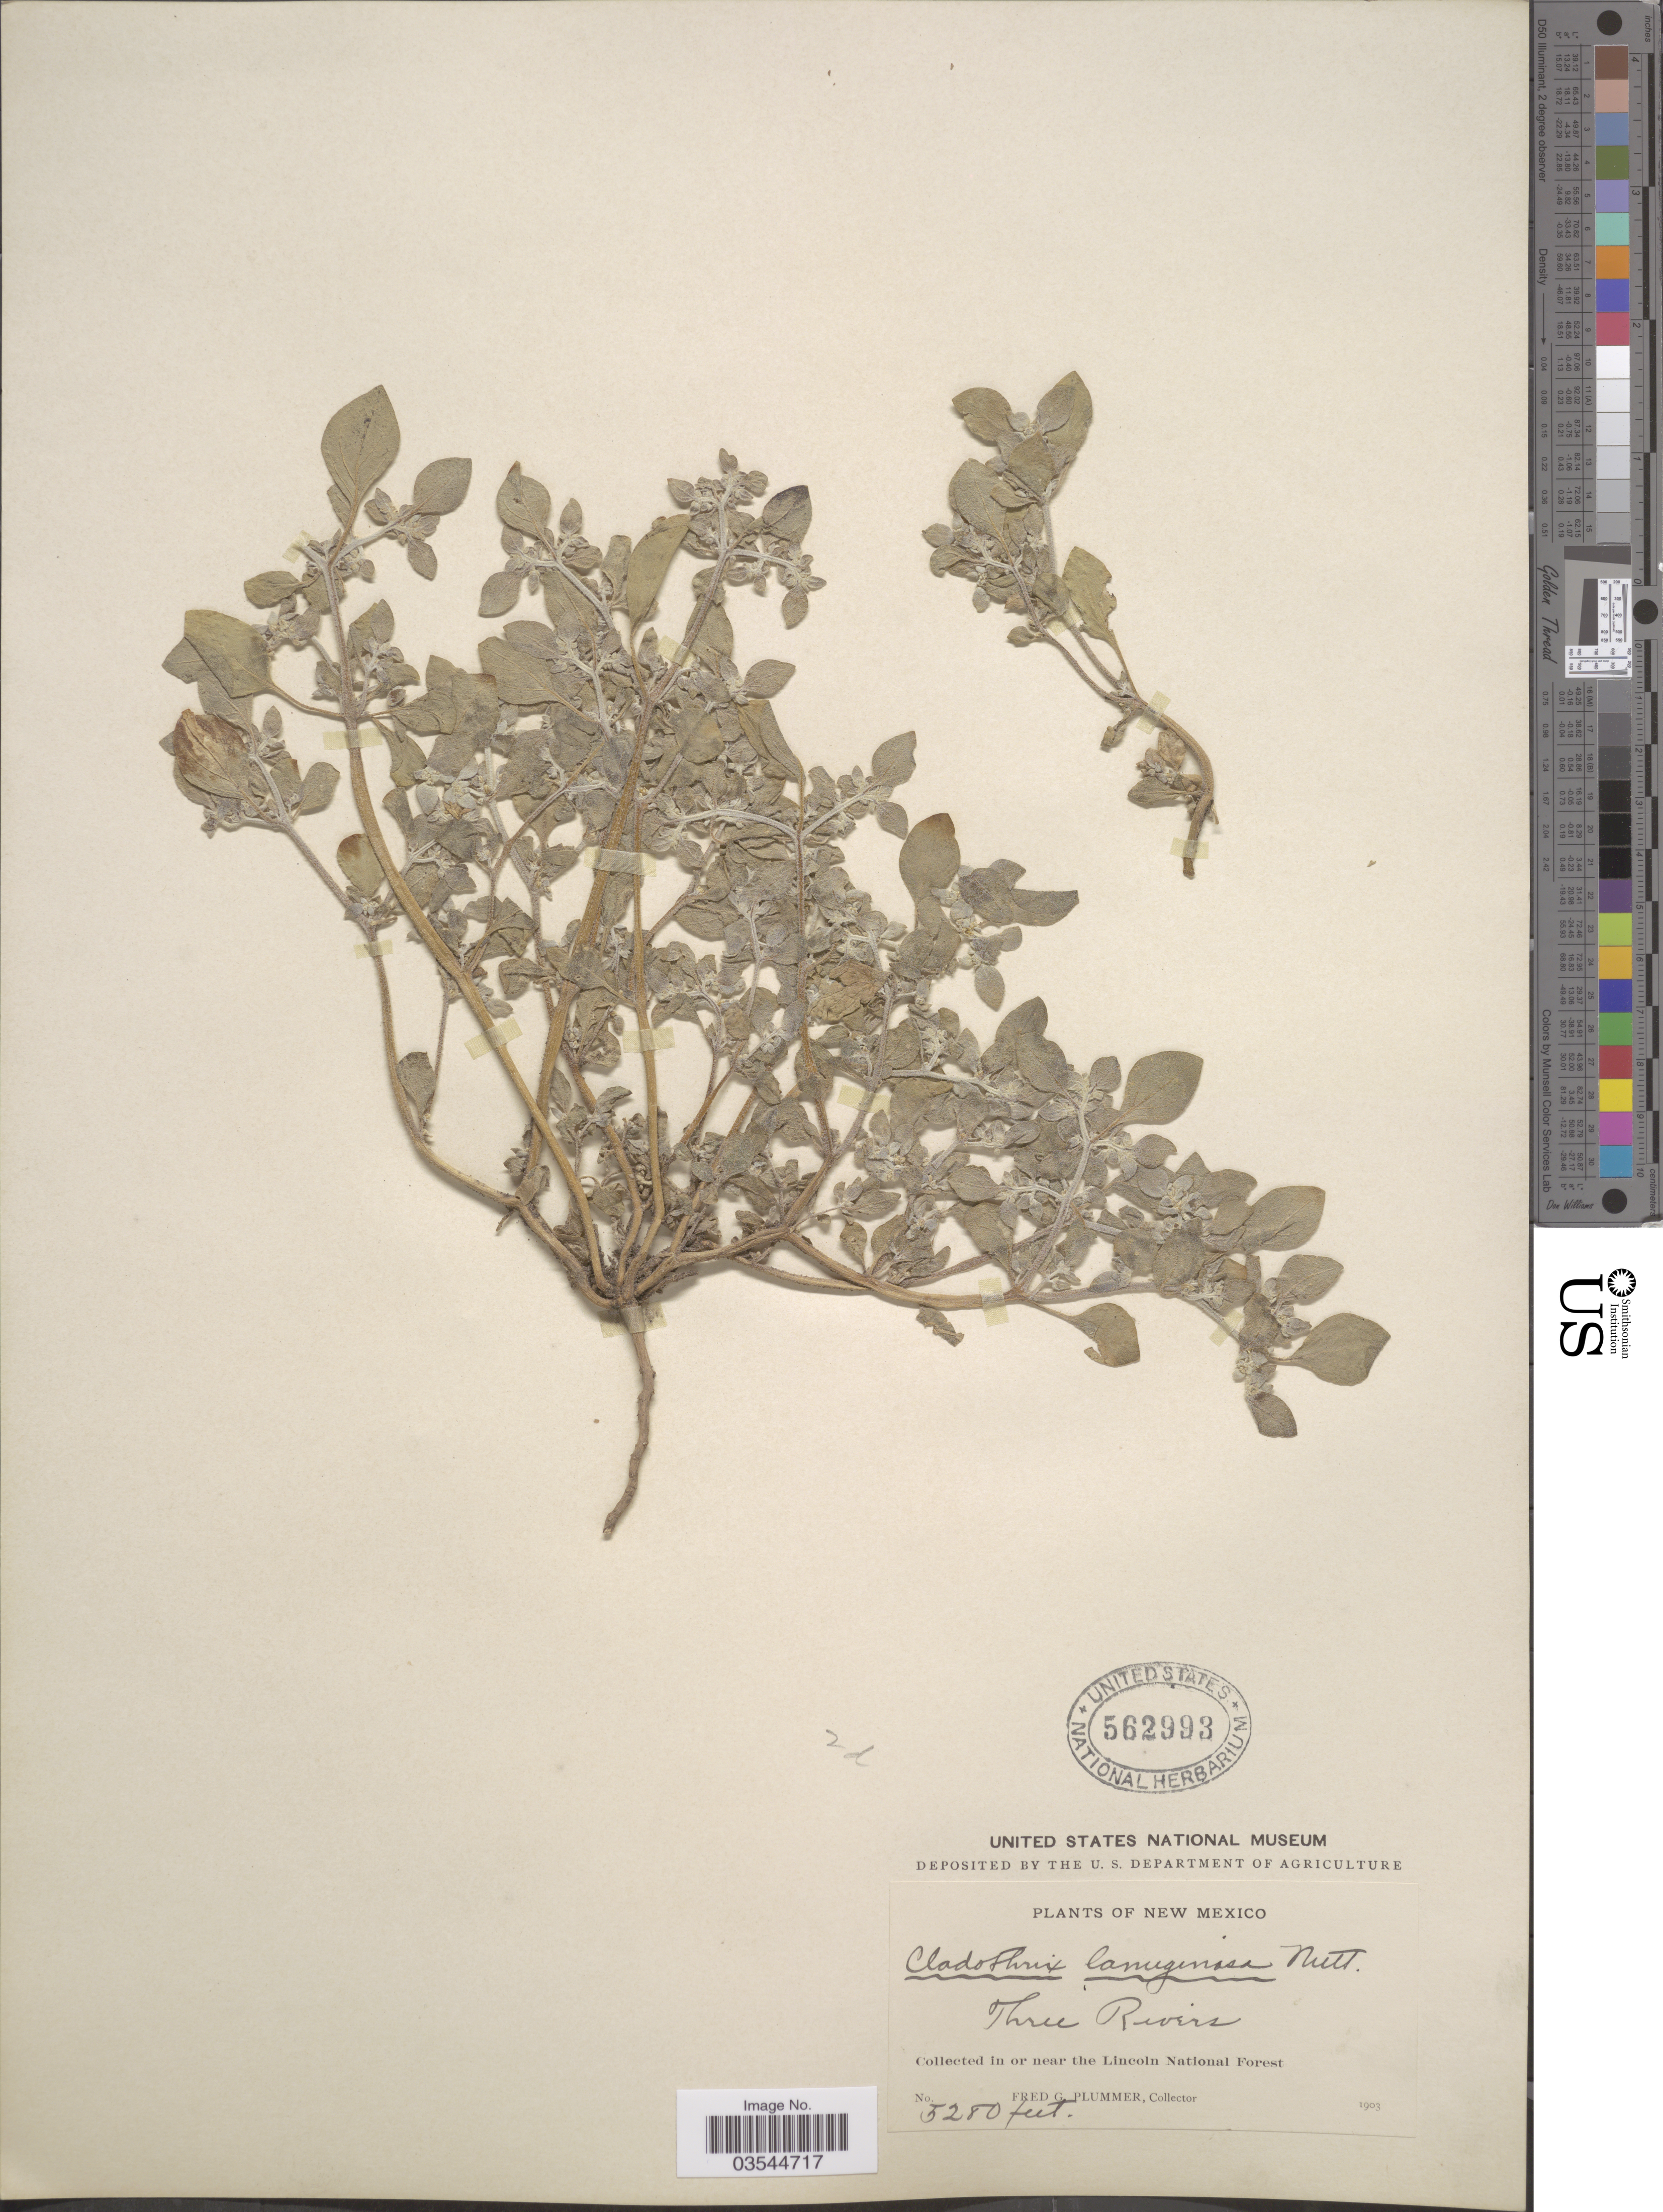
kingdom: Plantae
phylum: Tracheophyta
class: Magnoliopsida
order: Caryophyllales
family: Amaranthaceae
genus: Tidestromia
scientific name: Tidestromia lanuginosa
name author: (Nutt.) Standl.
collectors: F. Plummer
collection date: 1903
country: United States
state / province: New Mexico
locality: Three Rivers. In or near the Lincoln National Forest.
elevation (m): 1609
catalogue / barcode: US 562993